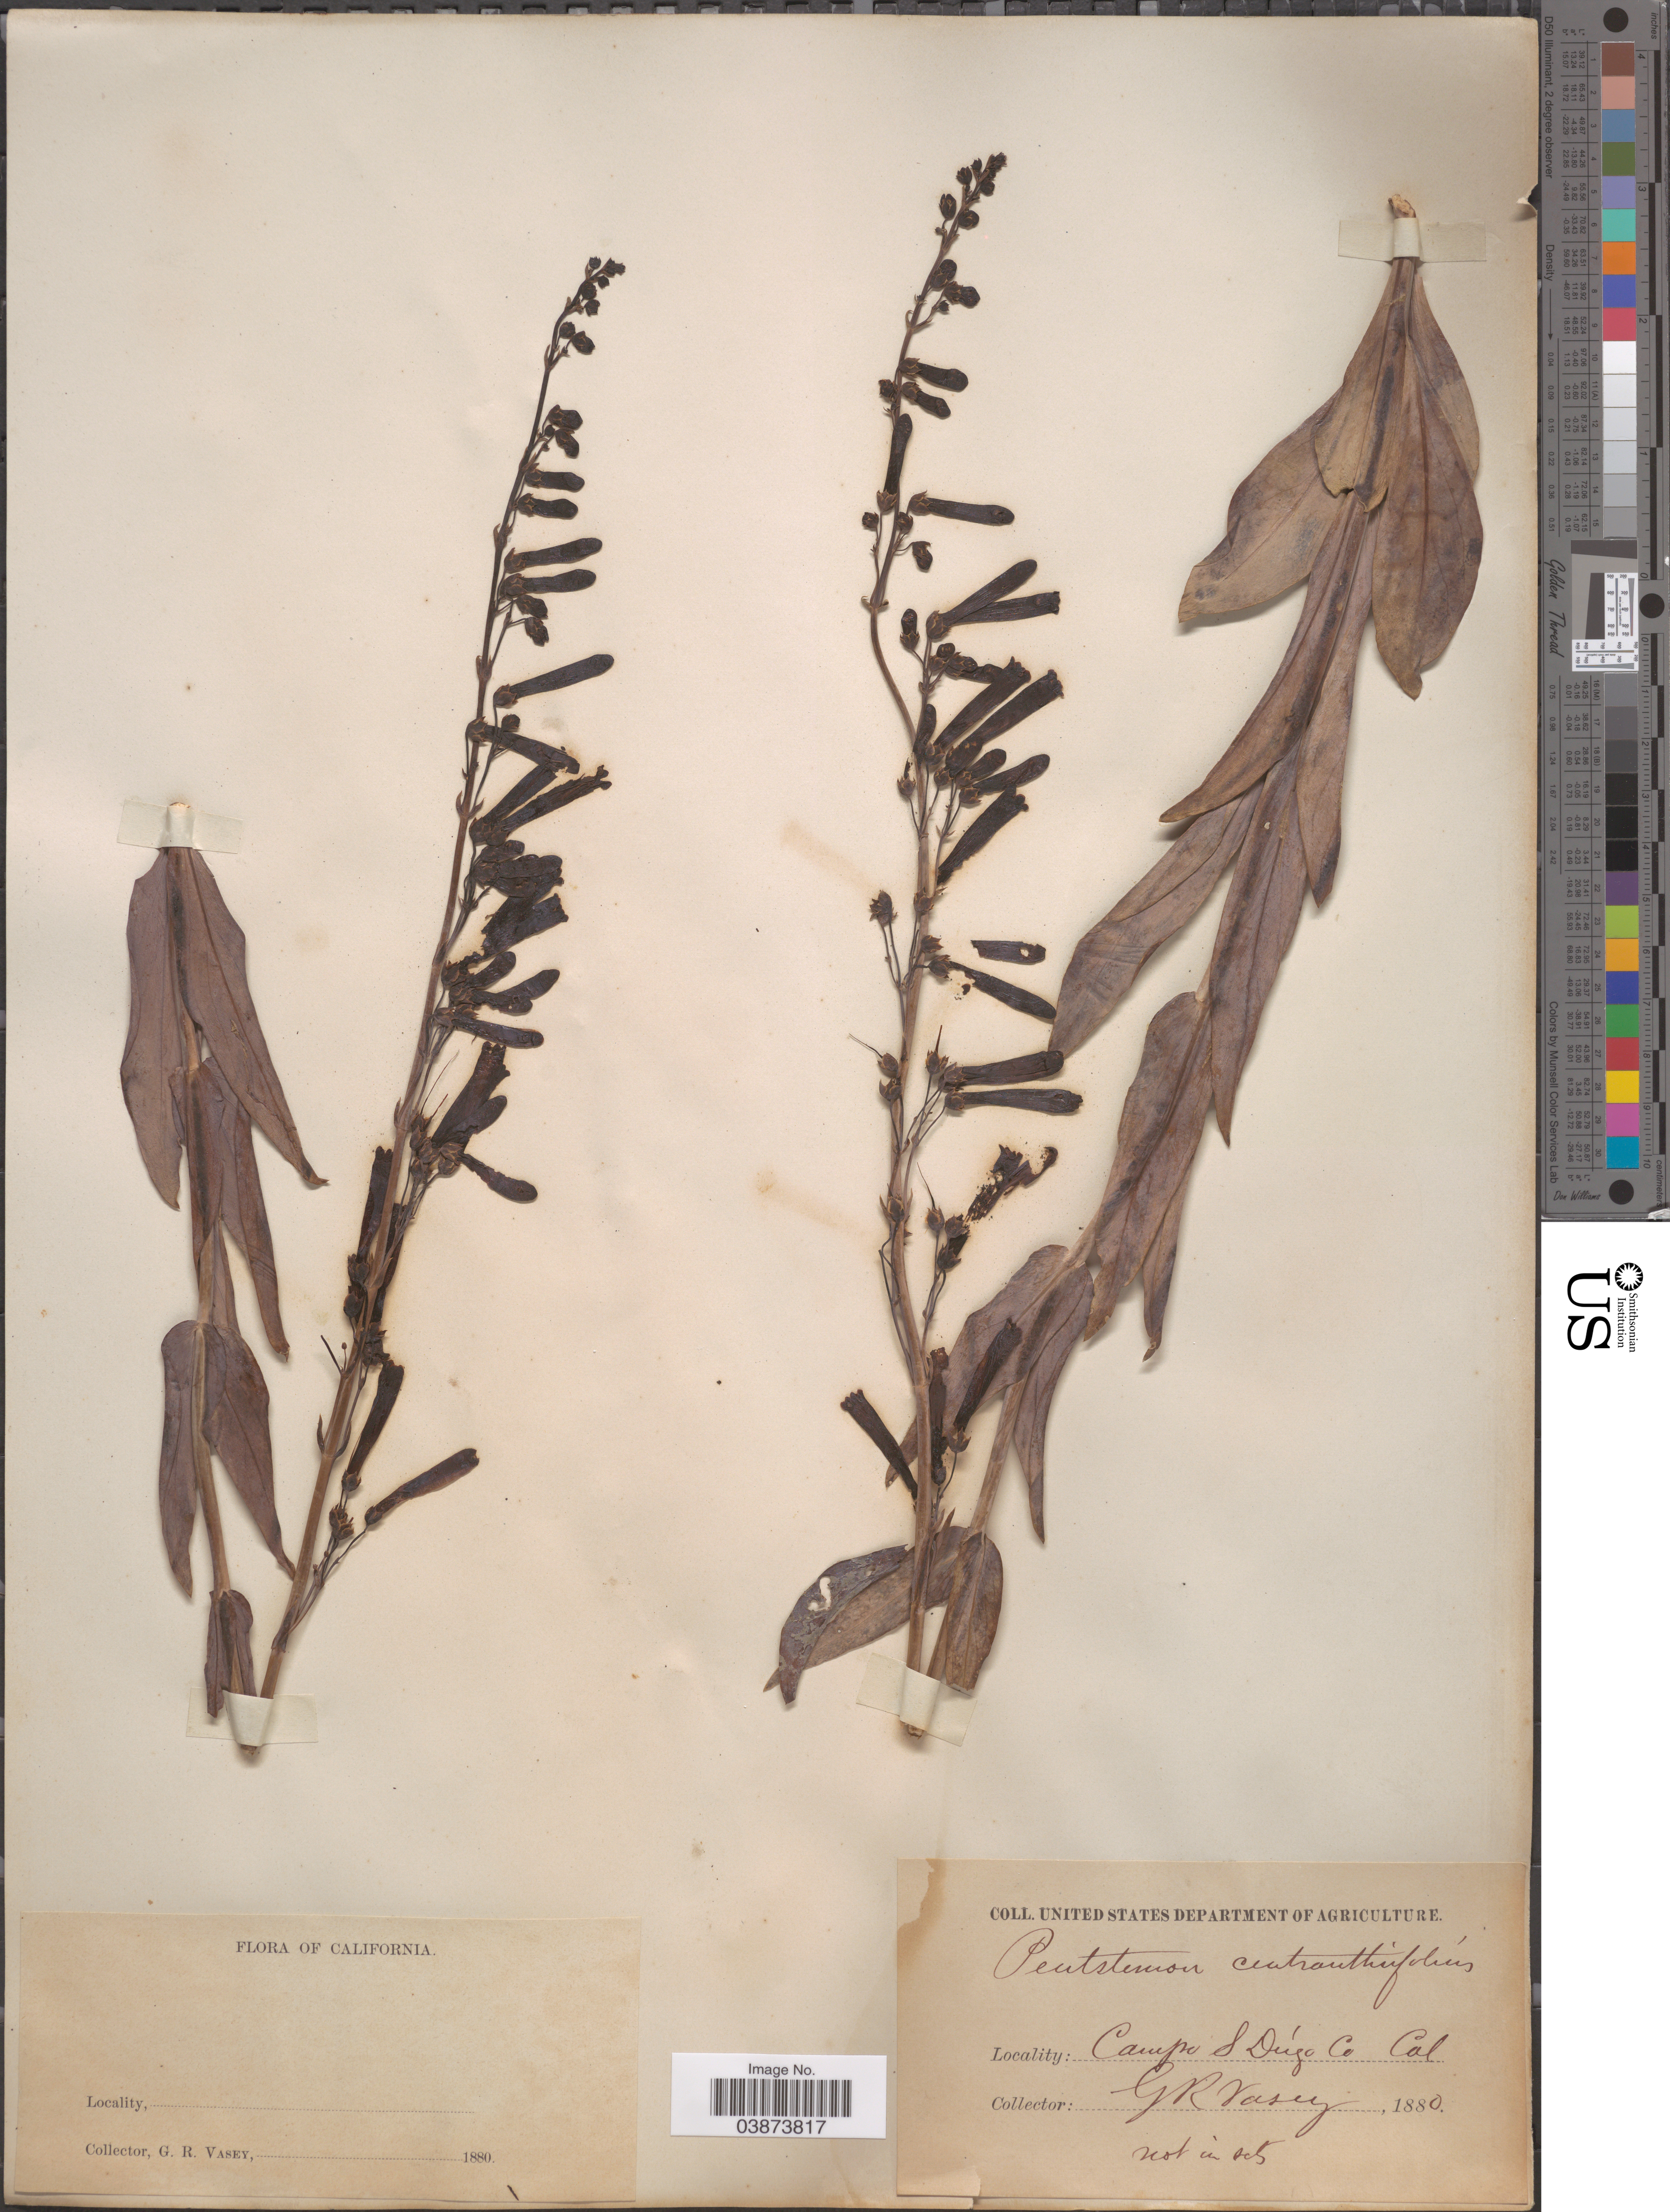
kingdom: Plantae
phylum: Tracheophyta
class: Magnoliopsida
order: Lamiales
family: Plantaginaceae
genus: Penstemon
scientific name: Penstemon centranthifolius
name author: Benth.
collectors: G. R. Vasey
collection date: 1880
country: United States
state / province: California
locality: Campo S Diego Co.